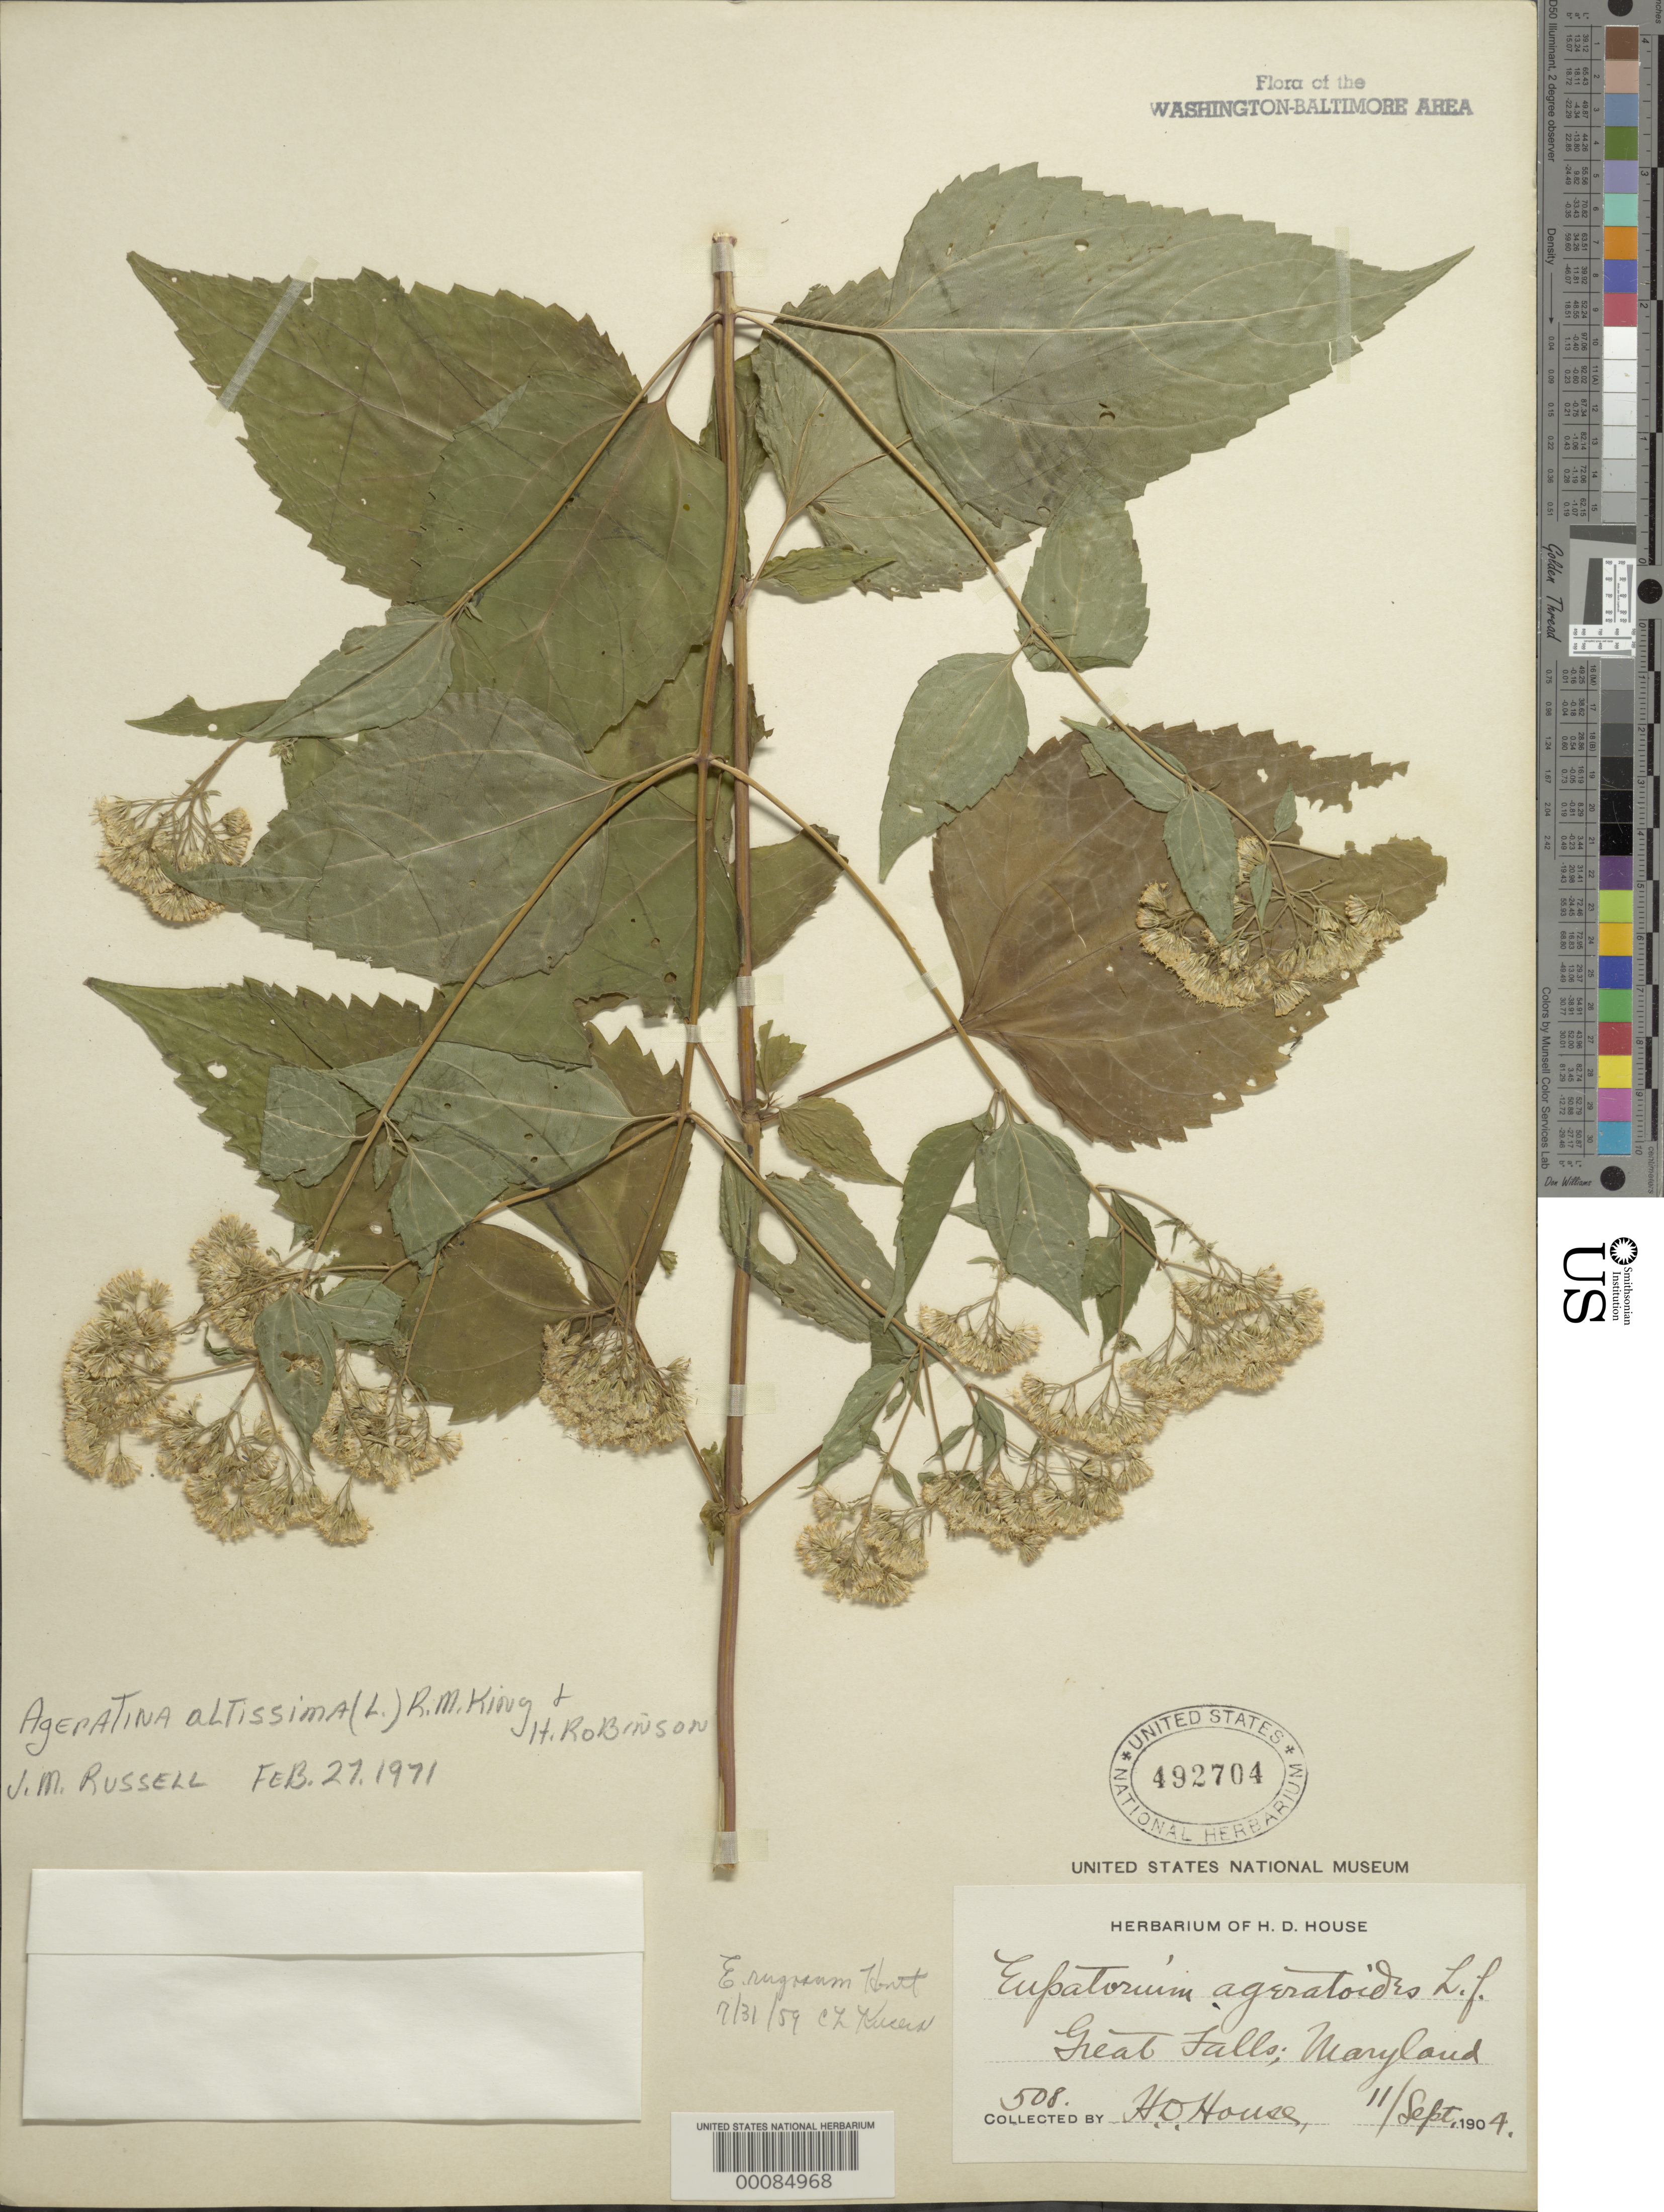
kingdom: Plantae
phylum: Tracheophyta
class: Magnoliopsida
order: Asterales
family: Asteraceae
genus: Ageratina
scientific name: Ageratina altissima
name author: (L.) R.M. King & H. Rob.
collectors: H. D. House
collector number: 508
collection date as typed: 11 Sep 1904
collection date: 1904-09-11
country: United States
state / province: Maryland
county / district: Montgomery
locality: Great Falls C. & O. Canal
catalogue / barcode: US 492704